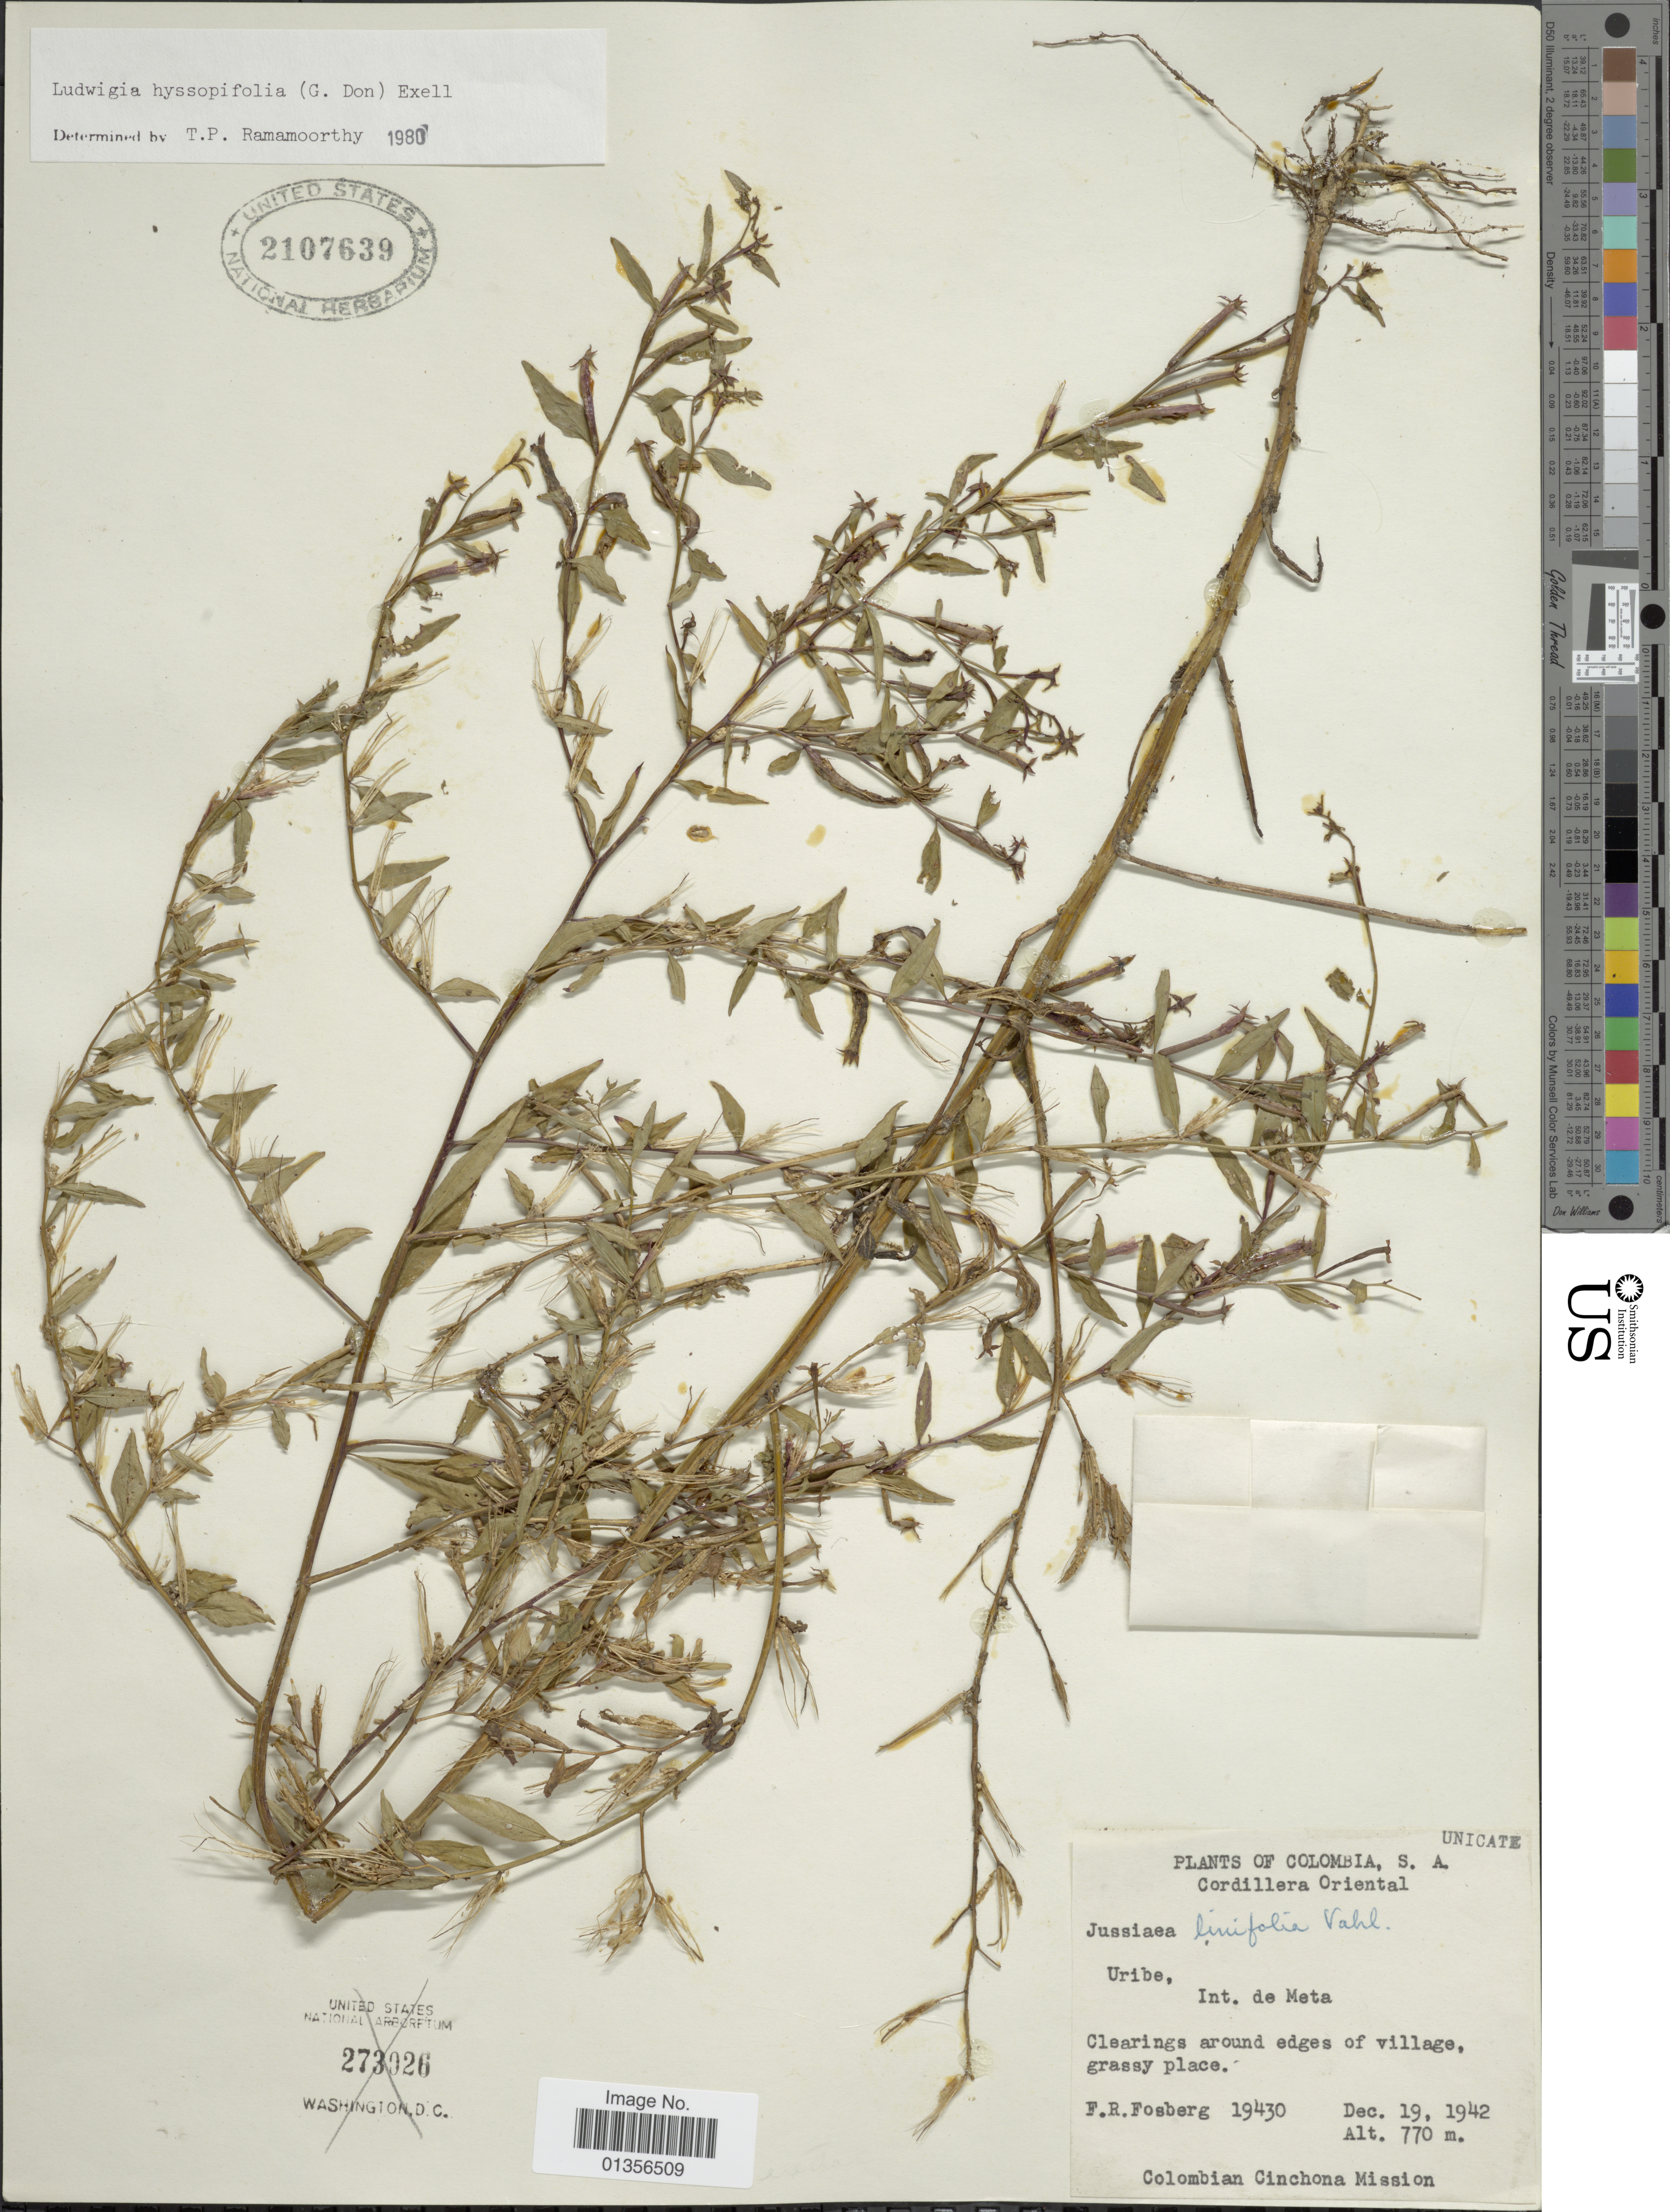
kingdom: Plantae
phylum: Tracheophyta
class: Magnoliopsida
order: Myrtales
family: Onagraceae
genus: Ludwigia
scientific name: Ludwigia hyssopifolia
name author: (G. Don) Exell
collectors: F. R. Fosberg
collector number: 19430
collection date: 1942-12-19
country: Colombia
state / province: Meta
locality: Cordillera Oriental, Uribe, Int. de Meta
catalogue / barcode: US 2107639